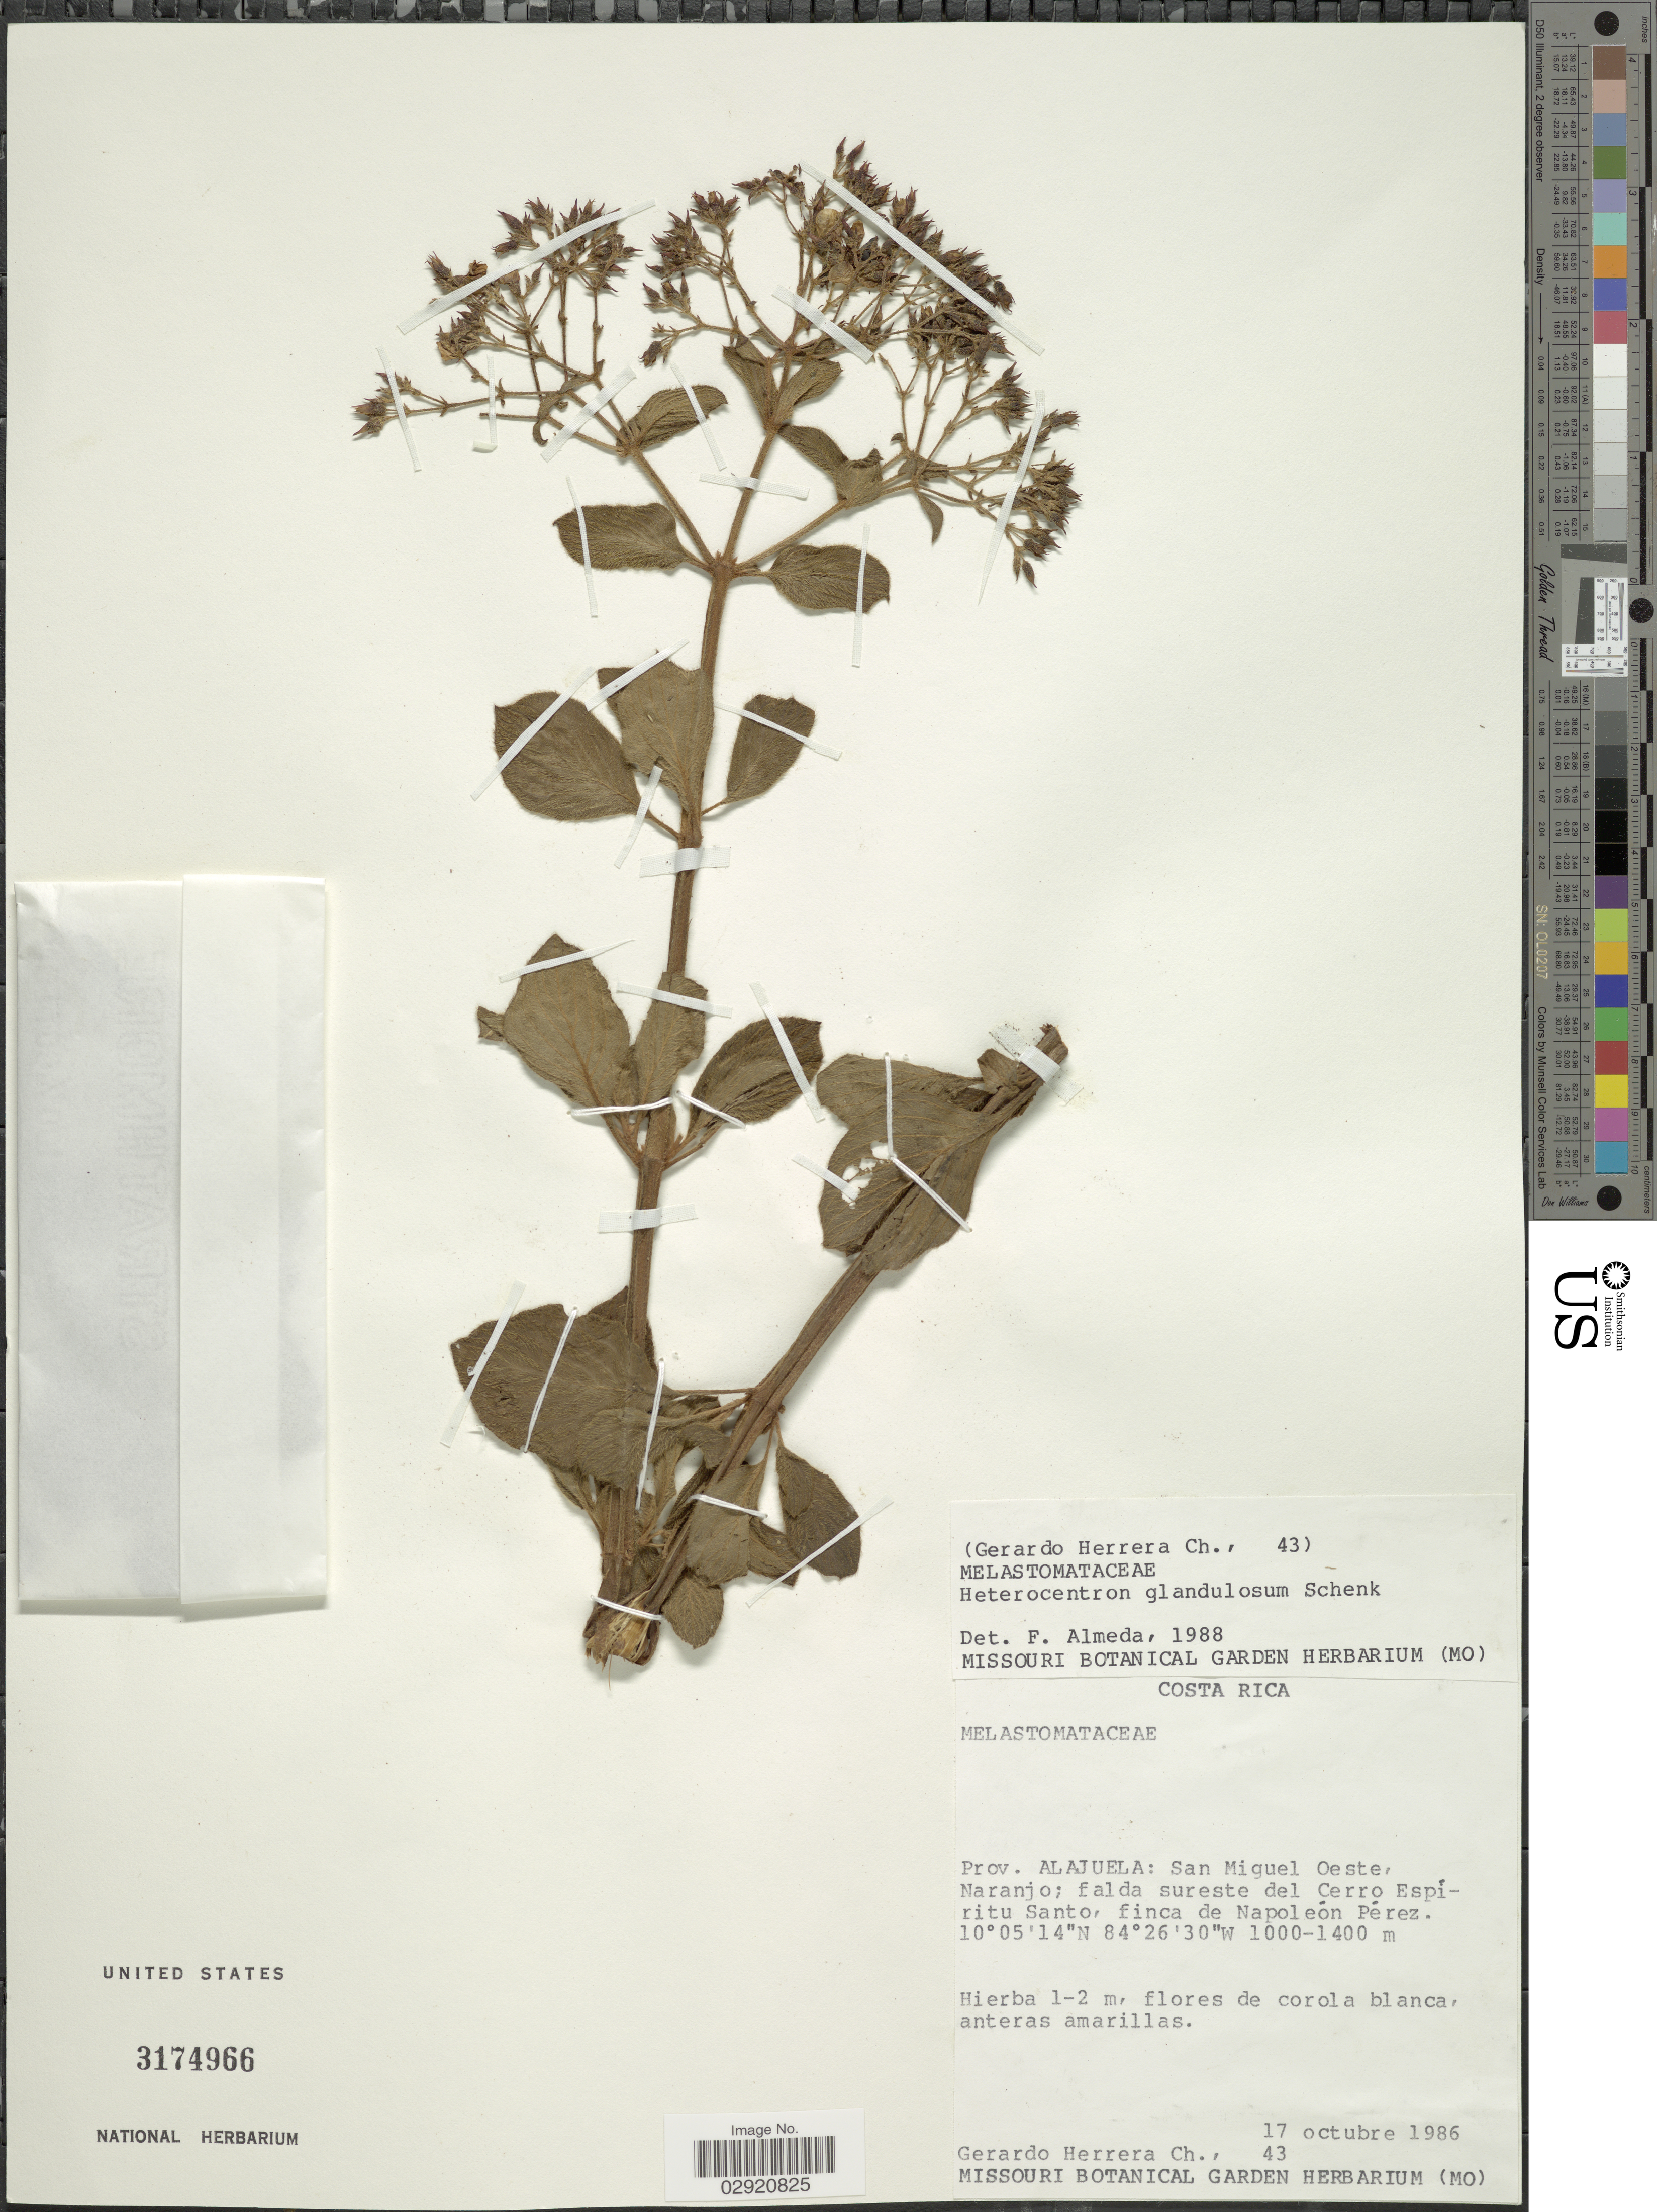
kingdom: Plantae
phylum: Tracheophyta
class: Magnoliopsida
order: Myrtales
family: Melastomataceae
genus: Heterocentron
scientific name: Heterocentron glandulosum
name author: Schrenk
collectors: G. Herrera Ch.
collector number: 43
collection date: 1986-10-17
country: Costa Rica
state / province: Alajuela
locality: San Miguel Oeste, Naranjo; falda sureste del Cerro Espíritu Santo, finca de Napoléon Pérez.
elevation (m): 1000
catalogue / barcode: US 3174966